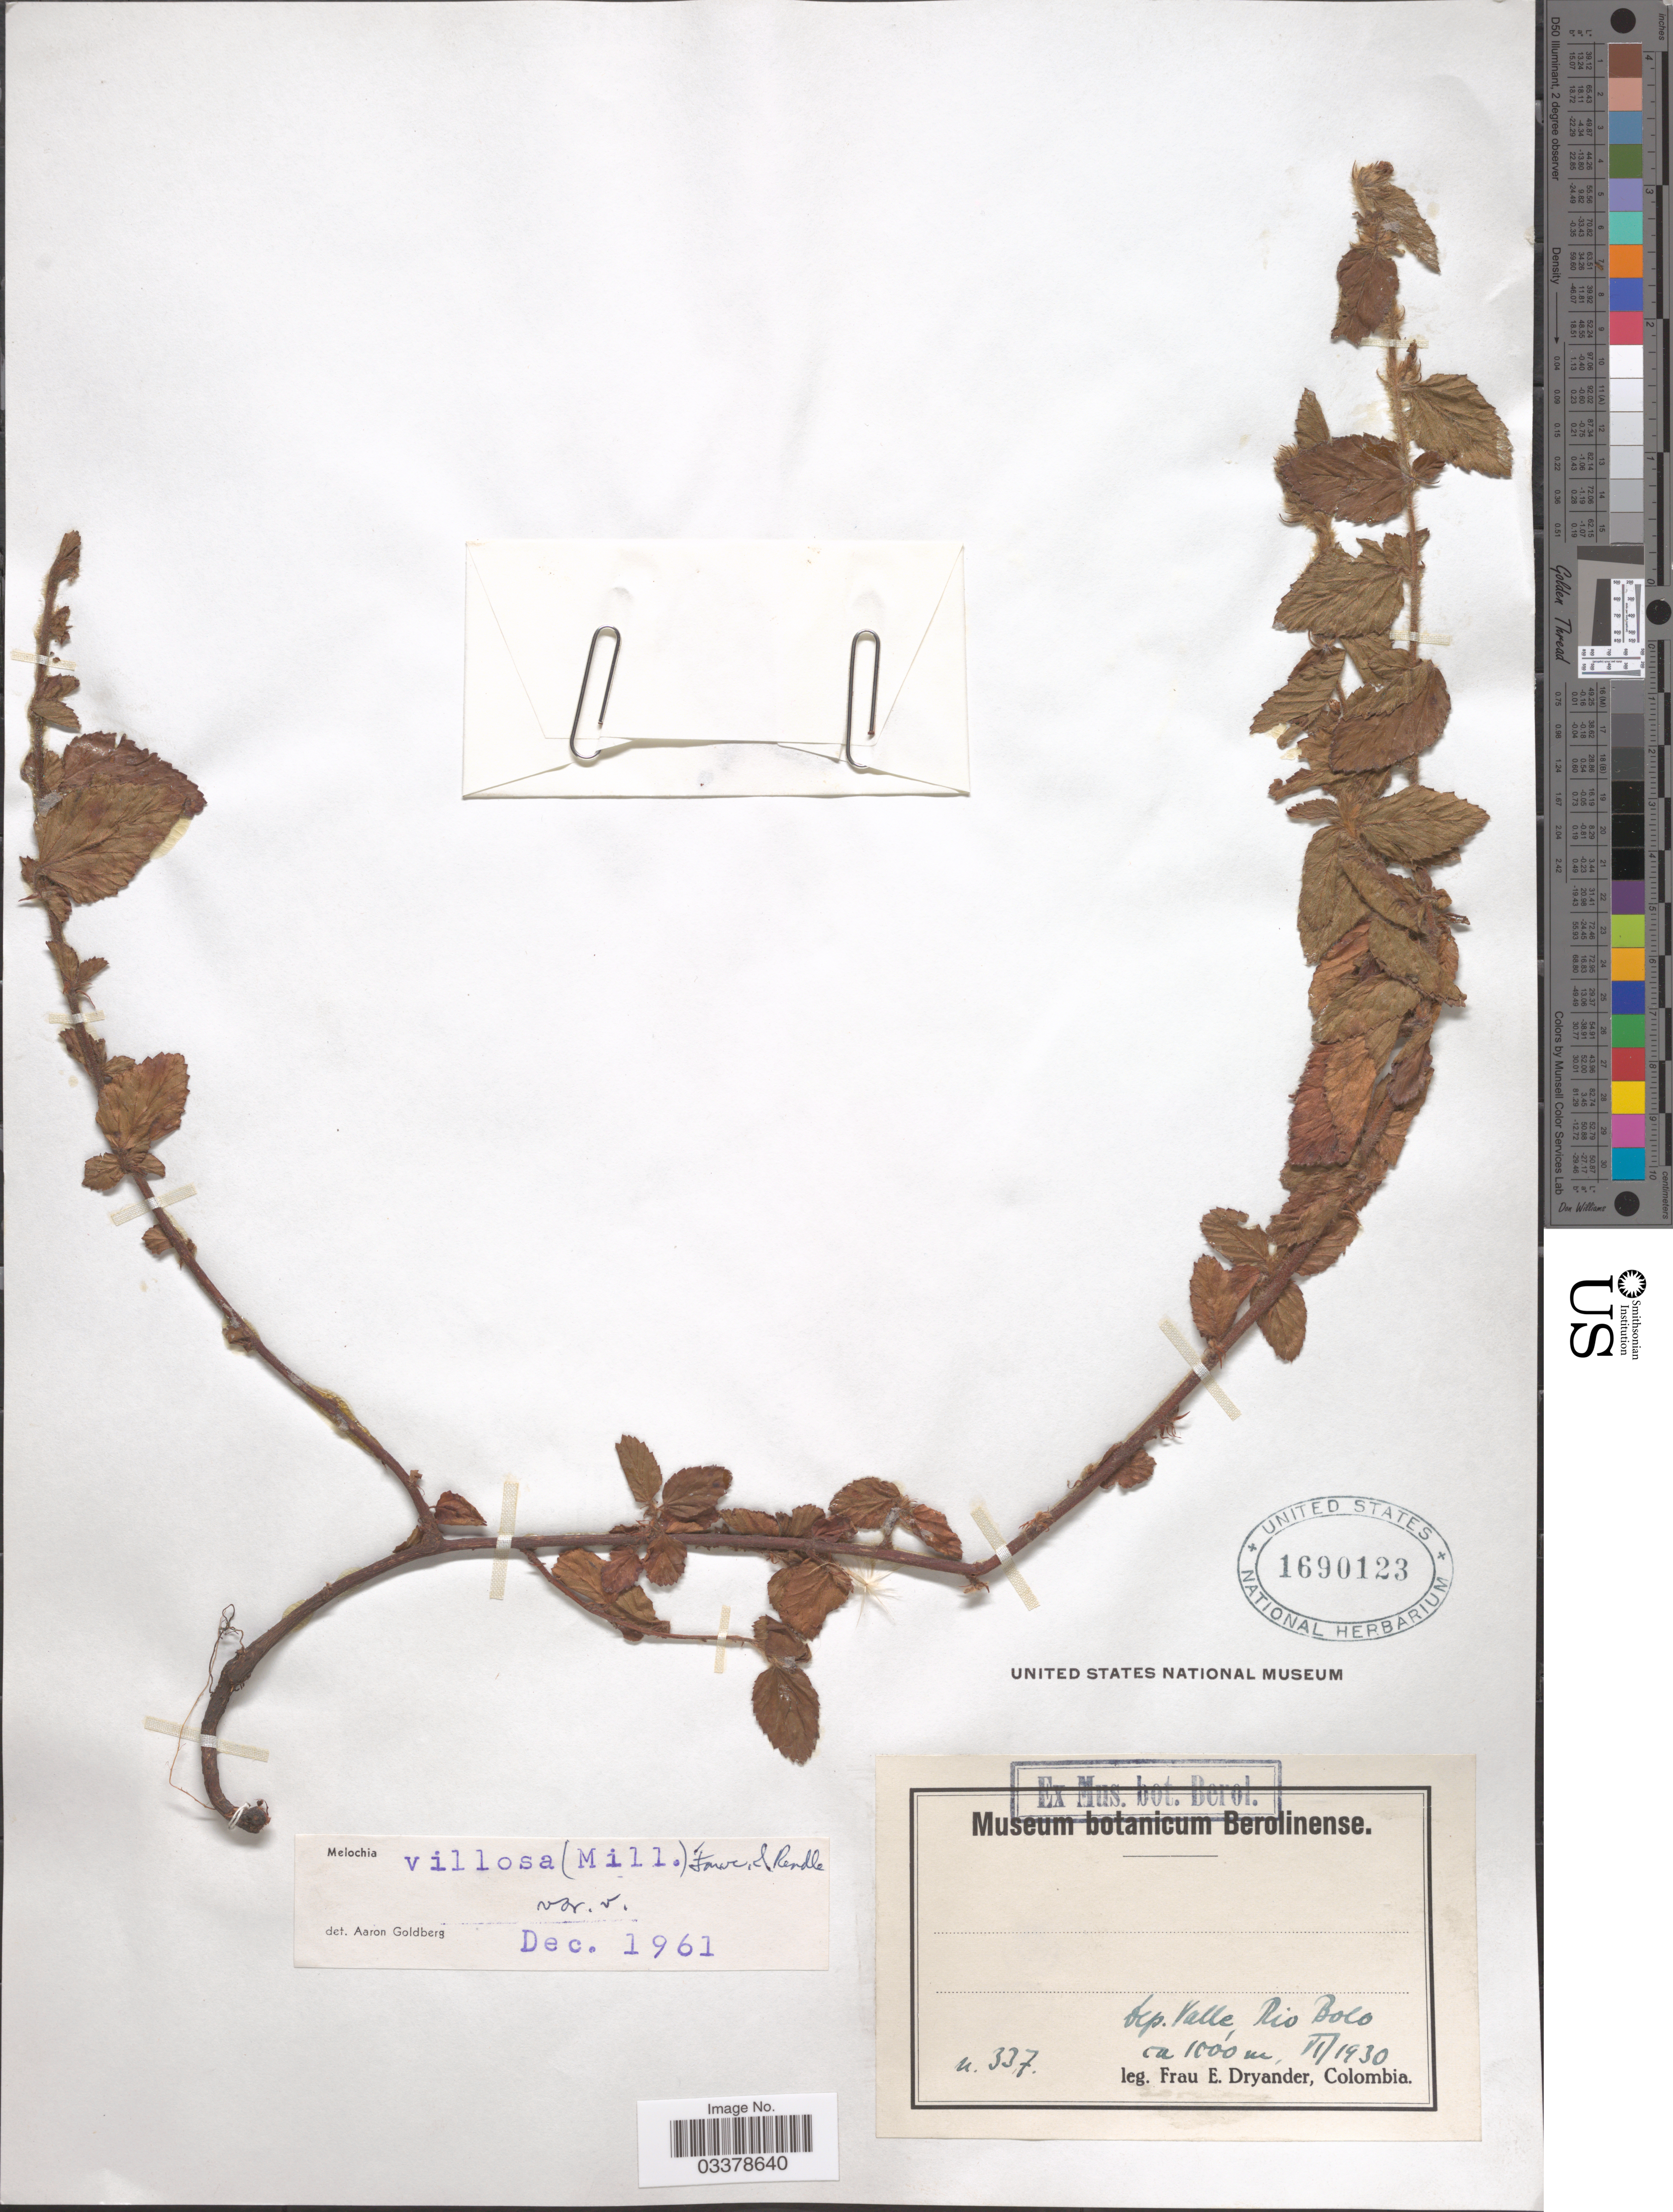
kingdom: Plantae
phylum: Tracheophyta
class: Magnoliopsida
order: Malvales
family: Malvaceae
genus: Melochia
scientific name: Melochia spicata var. spicata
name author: (L.) Fryxell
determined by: Dorr, L. J., (BOT), Smithsonian Institution - National Museum of Natural History (UNITED STATES)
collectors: F. Dryander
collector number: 337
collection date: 1930-06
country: Colombia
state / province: Valle del Cauca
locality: Dep. Valle Rio Boco.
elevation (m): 1000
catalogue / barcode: US 1690123